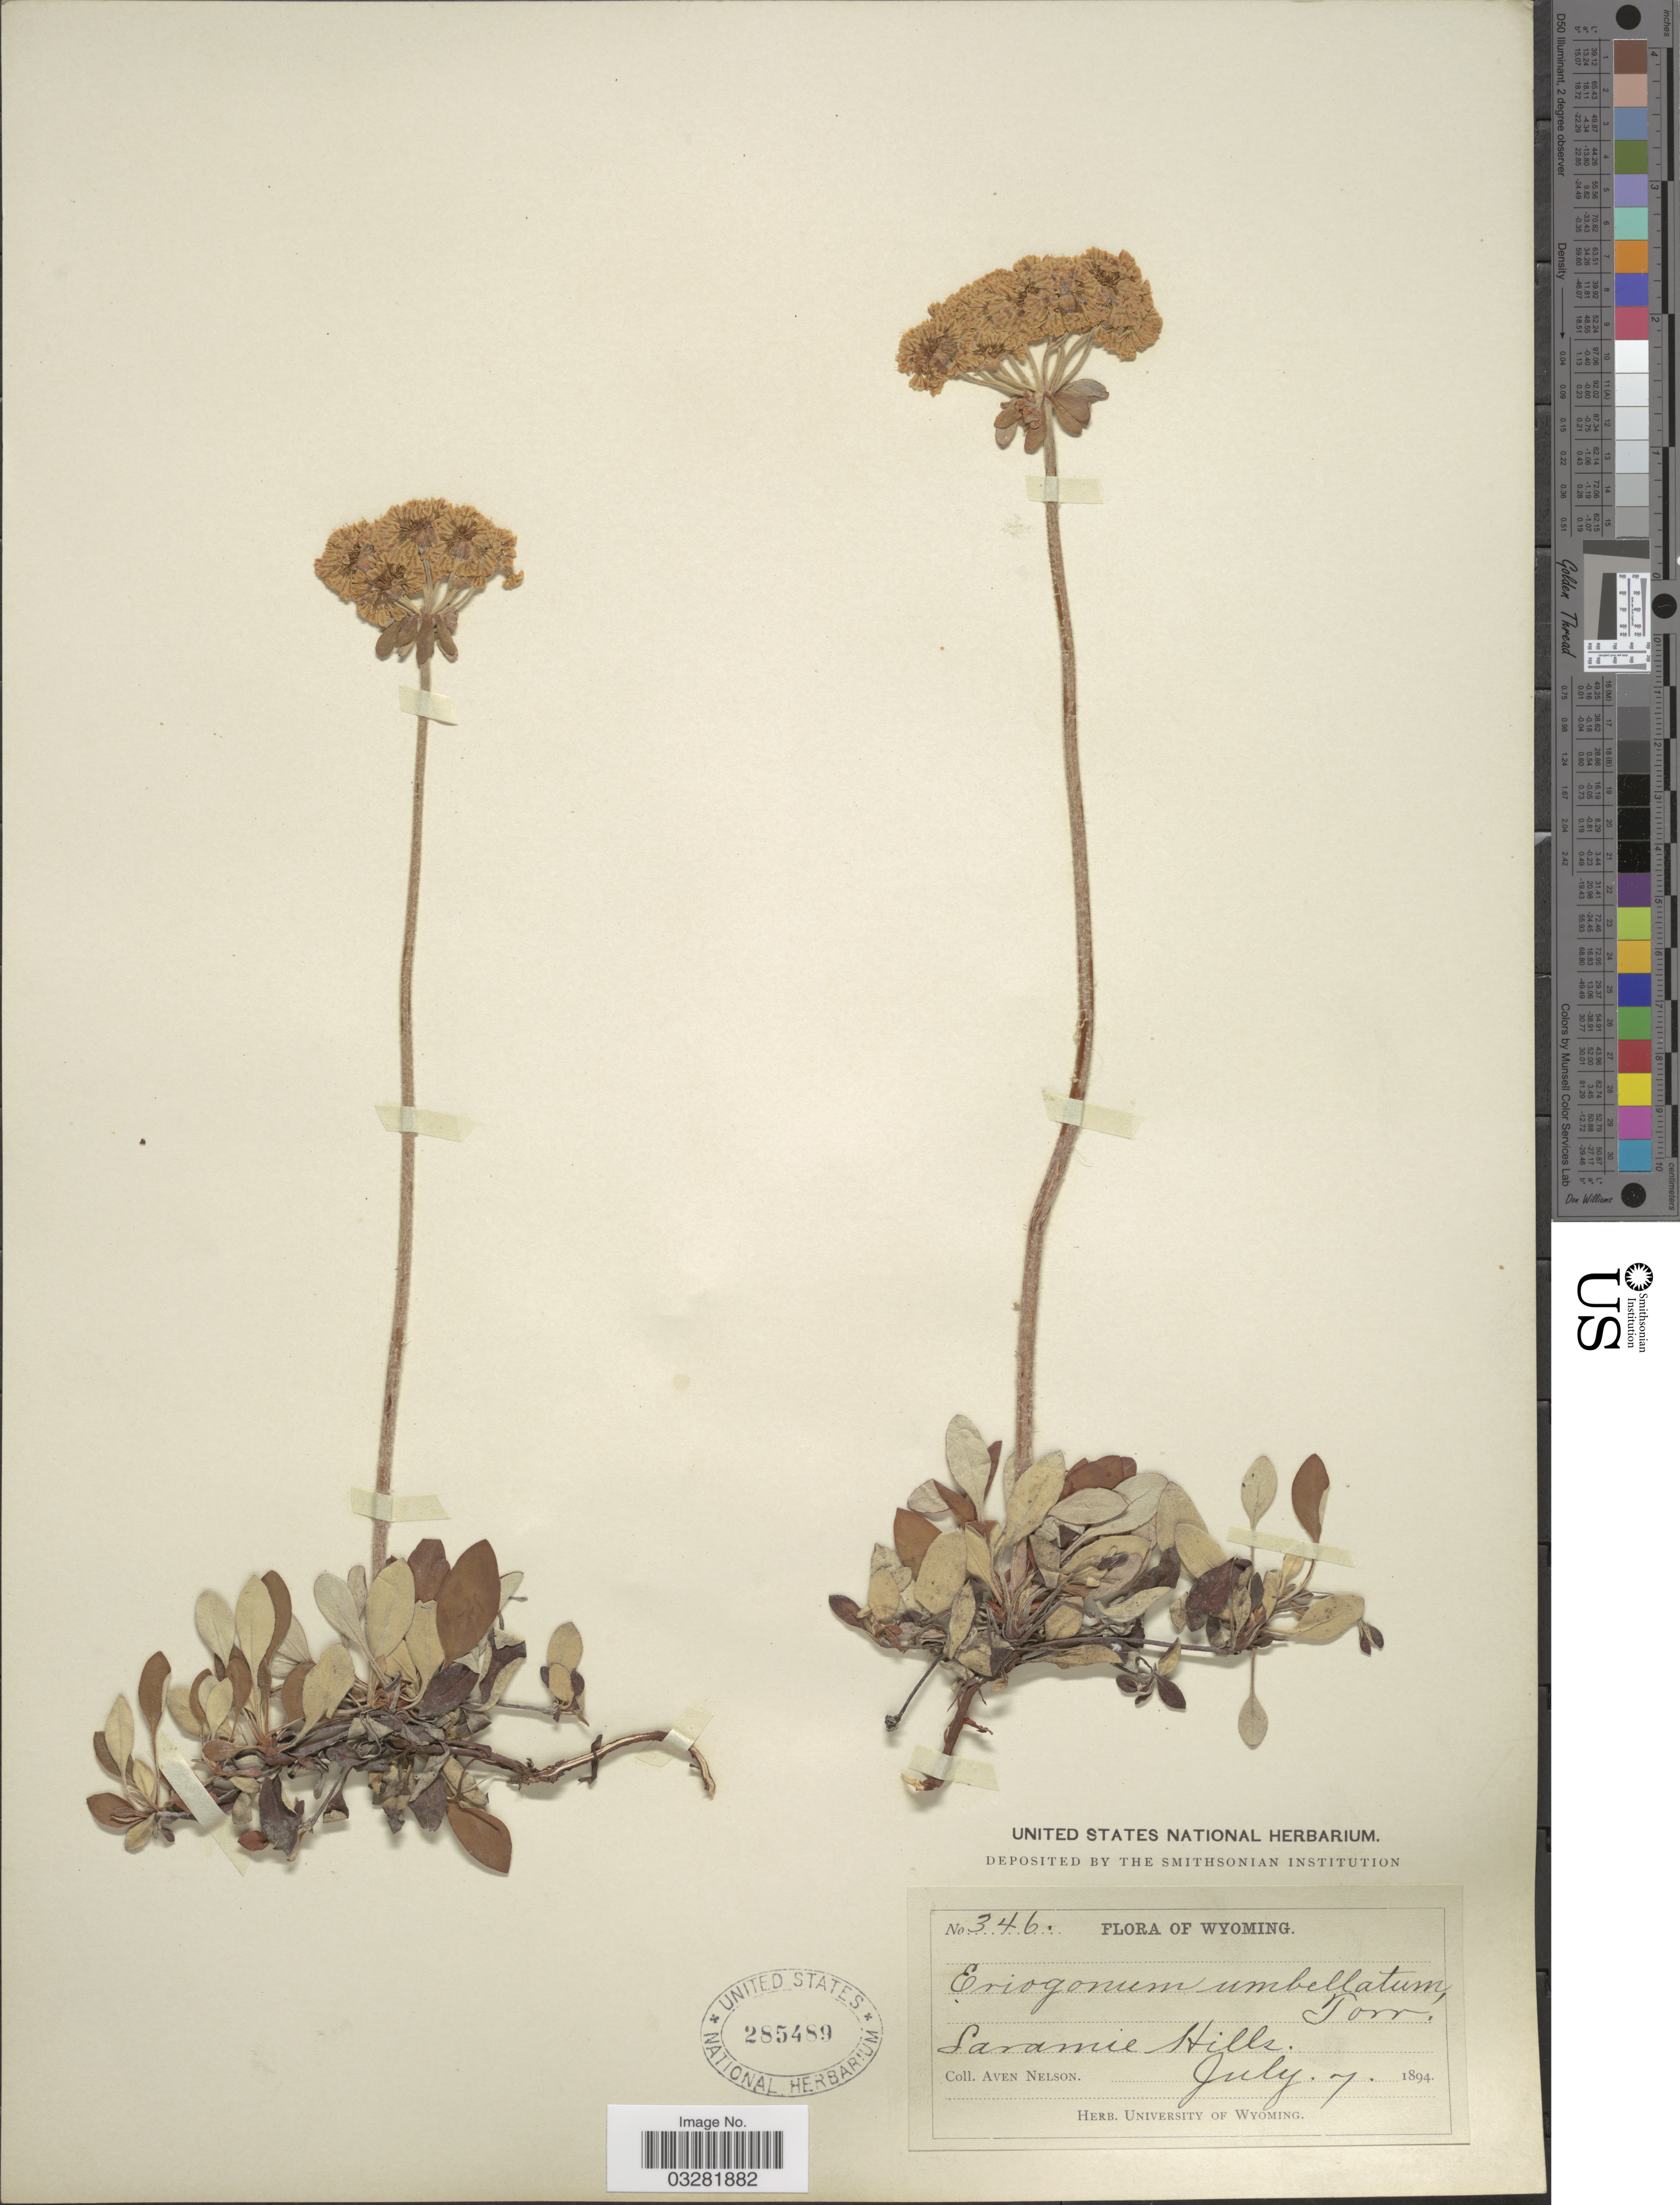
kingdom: Plantae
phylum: Tracheophyta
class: Magnoliopsida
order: Caryophyllales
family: Polygonaceae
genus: Eriogonum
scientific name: Eriogonum umbellatum var. subalpinum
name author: M.E. Jones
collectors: A. Nelson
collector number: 346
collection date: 1894-07-07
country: United States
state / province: Wyoming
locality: Laramie Hills.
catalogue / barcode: US 285489